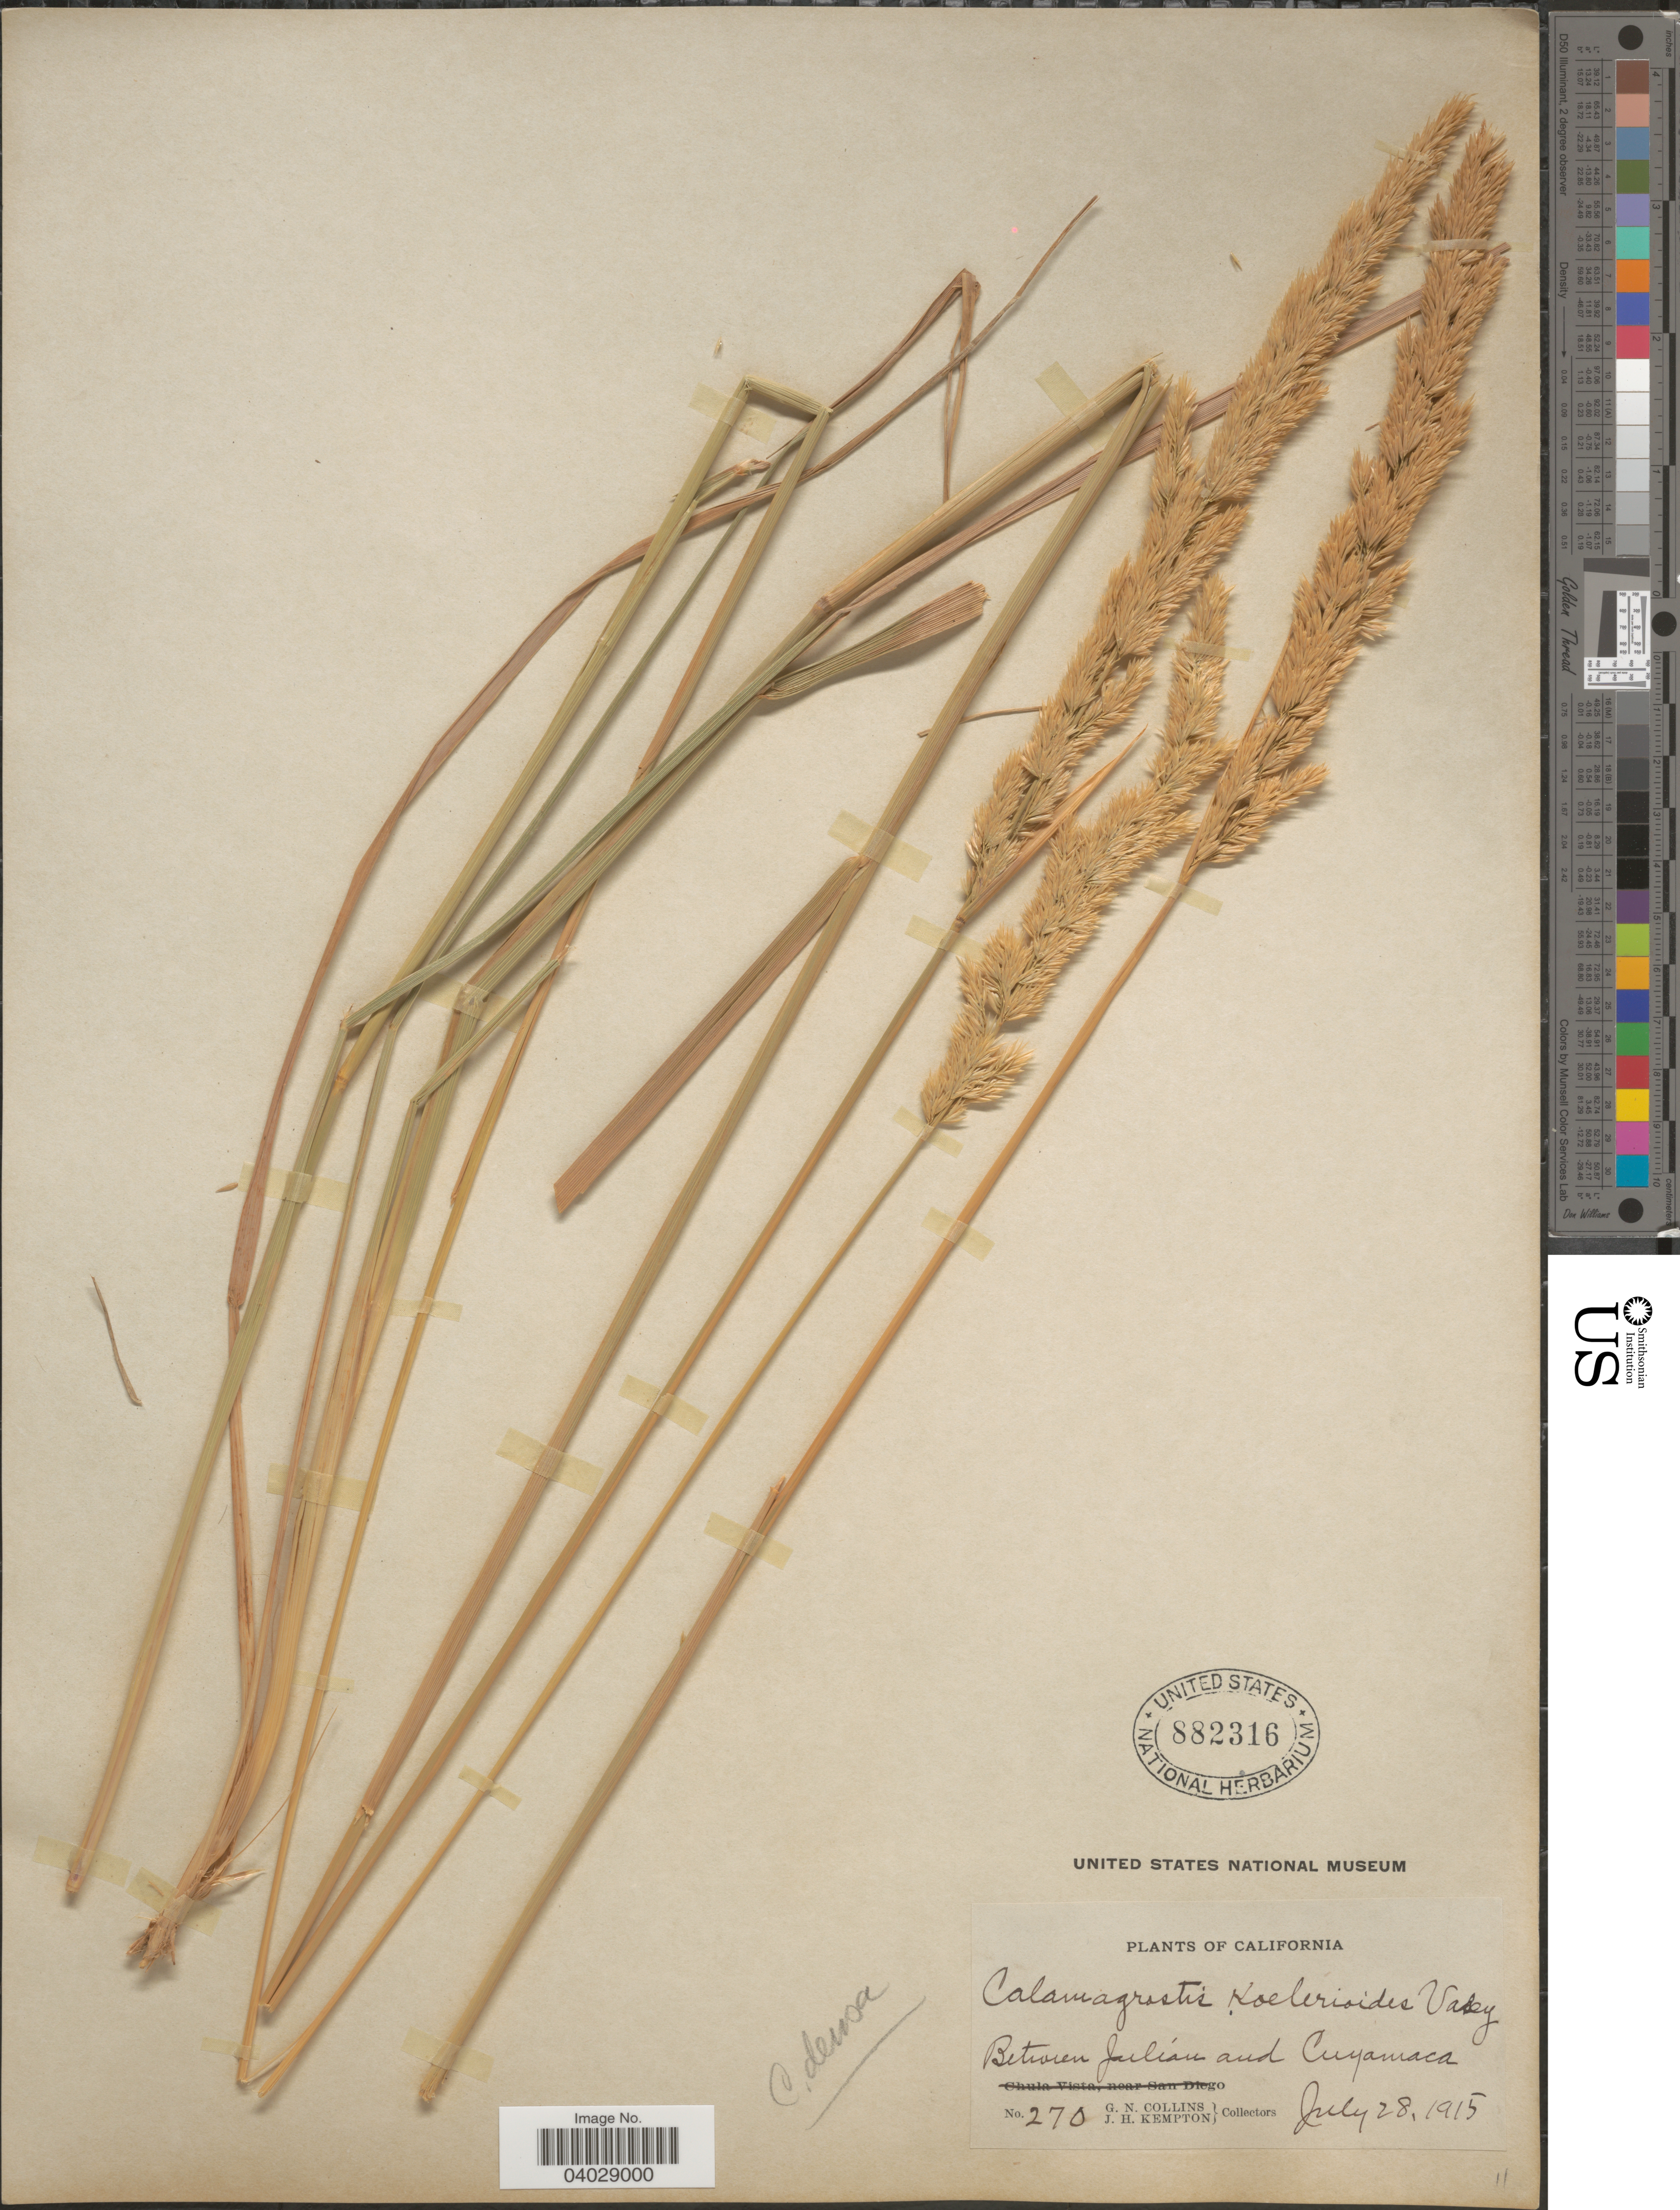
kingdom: Plantae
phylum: Tracheophyta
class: Liliopsida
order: Poales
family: Poaceae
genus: Calamagrostis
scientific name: Calamagrostis koelerioides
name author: Vasey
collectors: G. Collins & J. H. Kempton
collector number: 270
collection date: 1915-07-28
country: United States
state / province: California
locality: Between Julian and Cuyamaca.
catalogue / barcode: US 882316